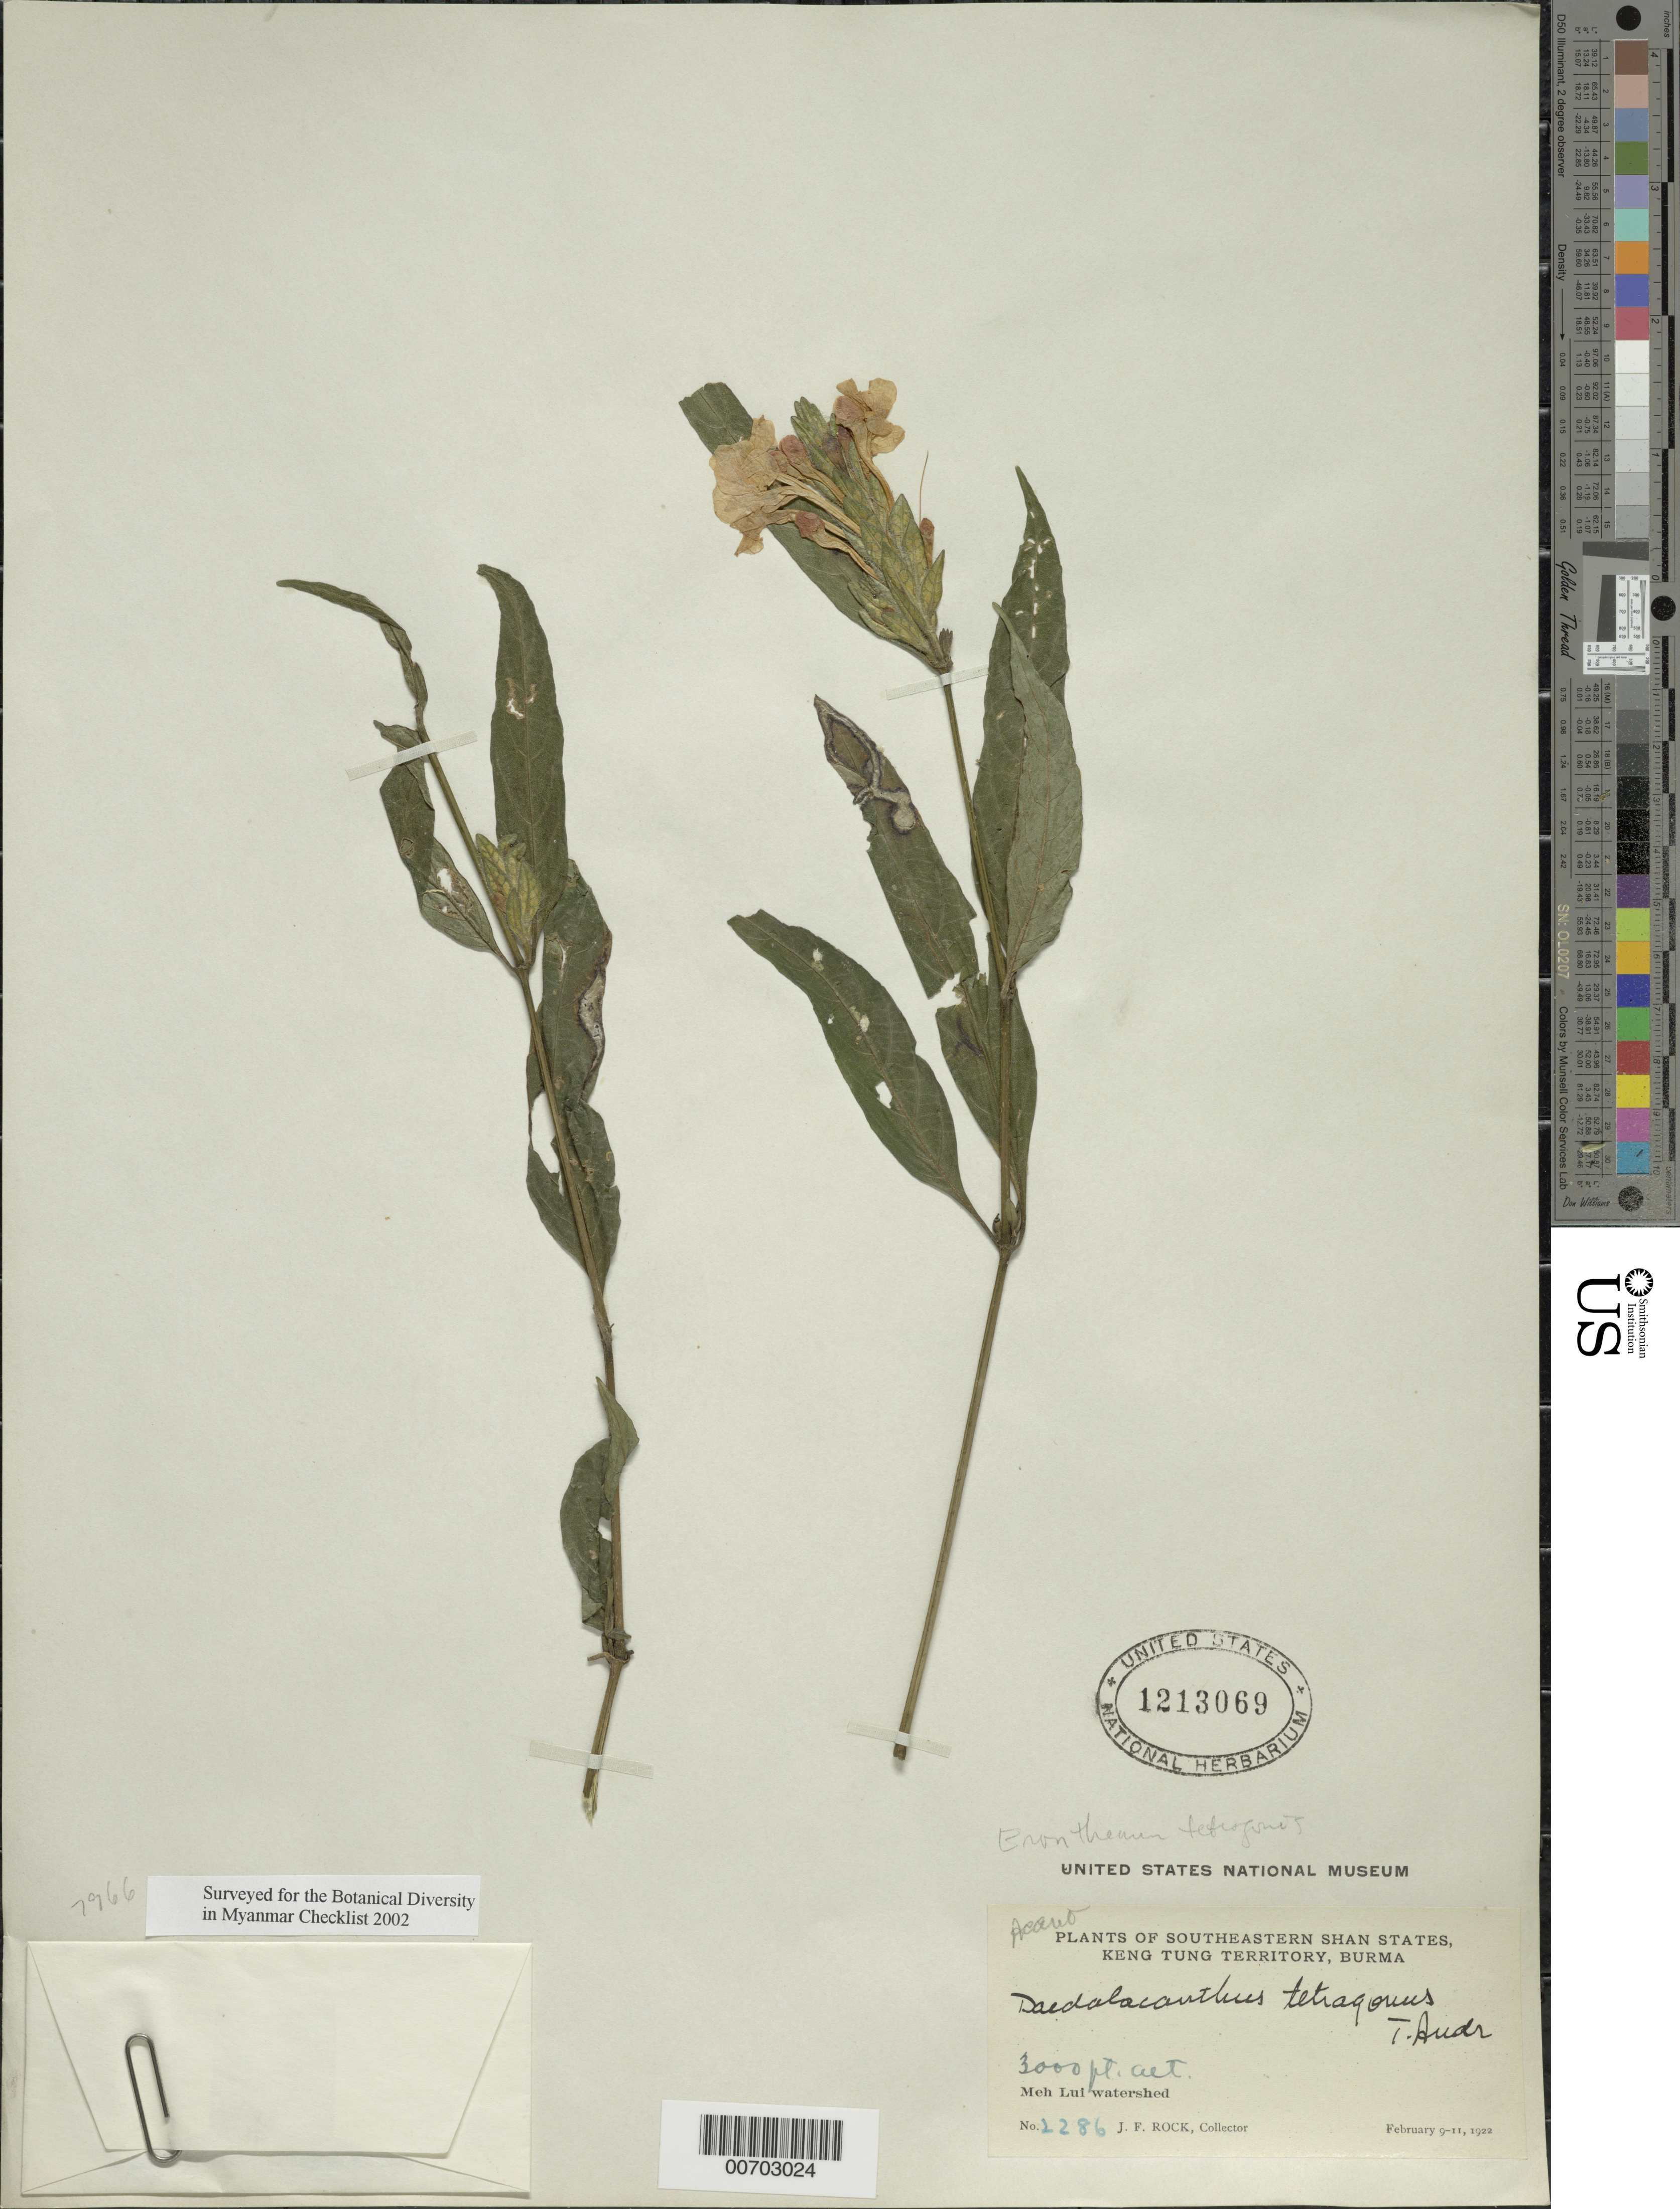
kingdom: Plantae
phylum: Tracheophyta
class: Magnoliopsida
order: Lamiales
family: Acanthaceae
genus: Eranthemum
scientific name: Eranthemum tetragonum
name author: Wall. ex Nees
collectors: J. F. Rock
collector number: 2286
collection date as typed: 09 Feb 1922 to 11 Feb 1922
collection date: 1922-02-09/1922-02-11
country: Myanmar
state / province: Shan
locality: Southeastern Shan States, Keng Tung Terr., Meh Lui, watershed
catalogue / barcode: US 1213069